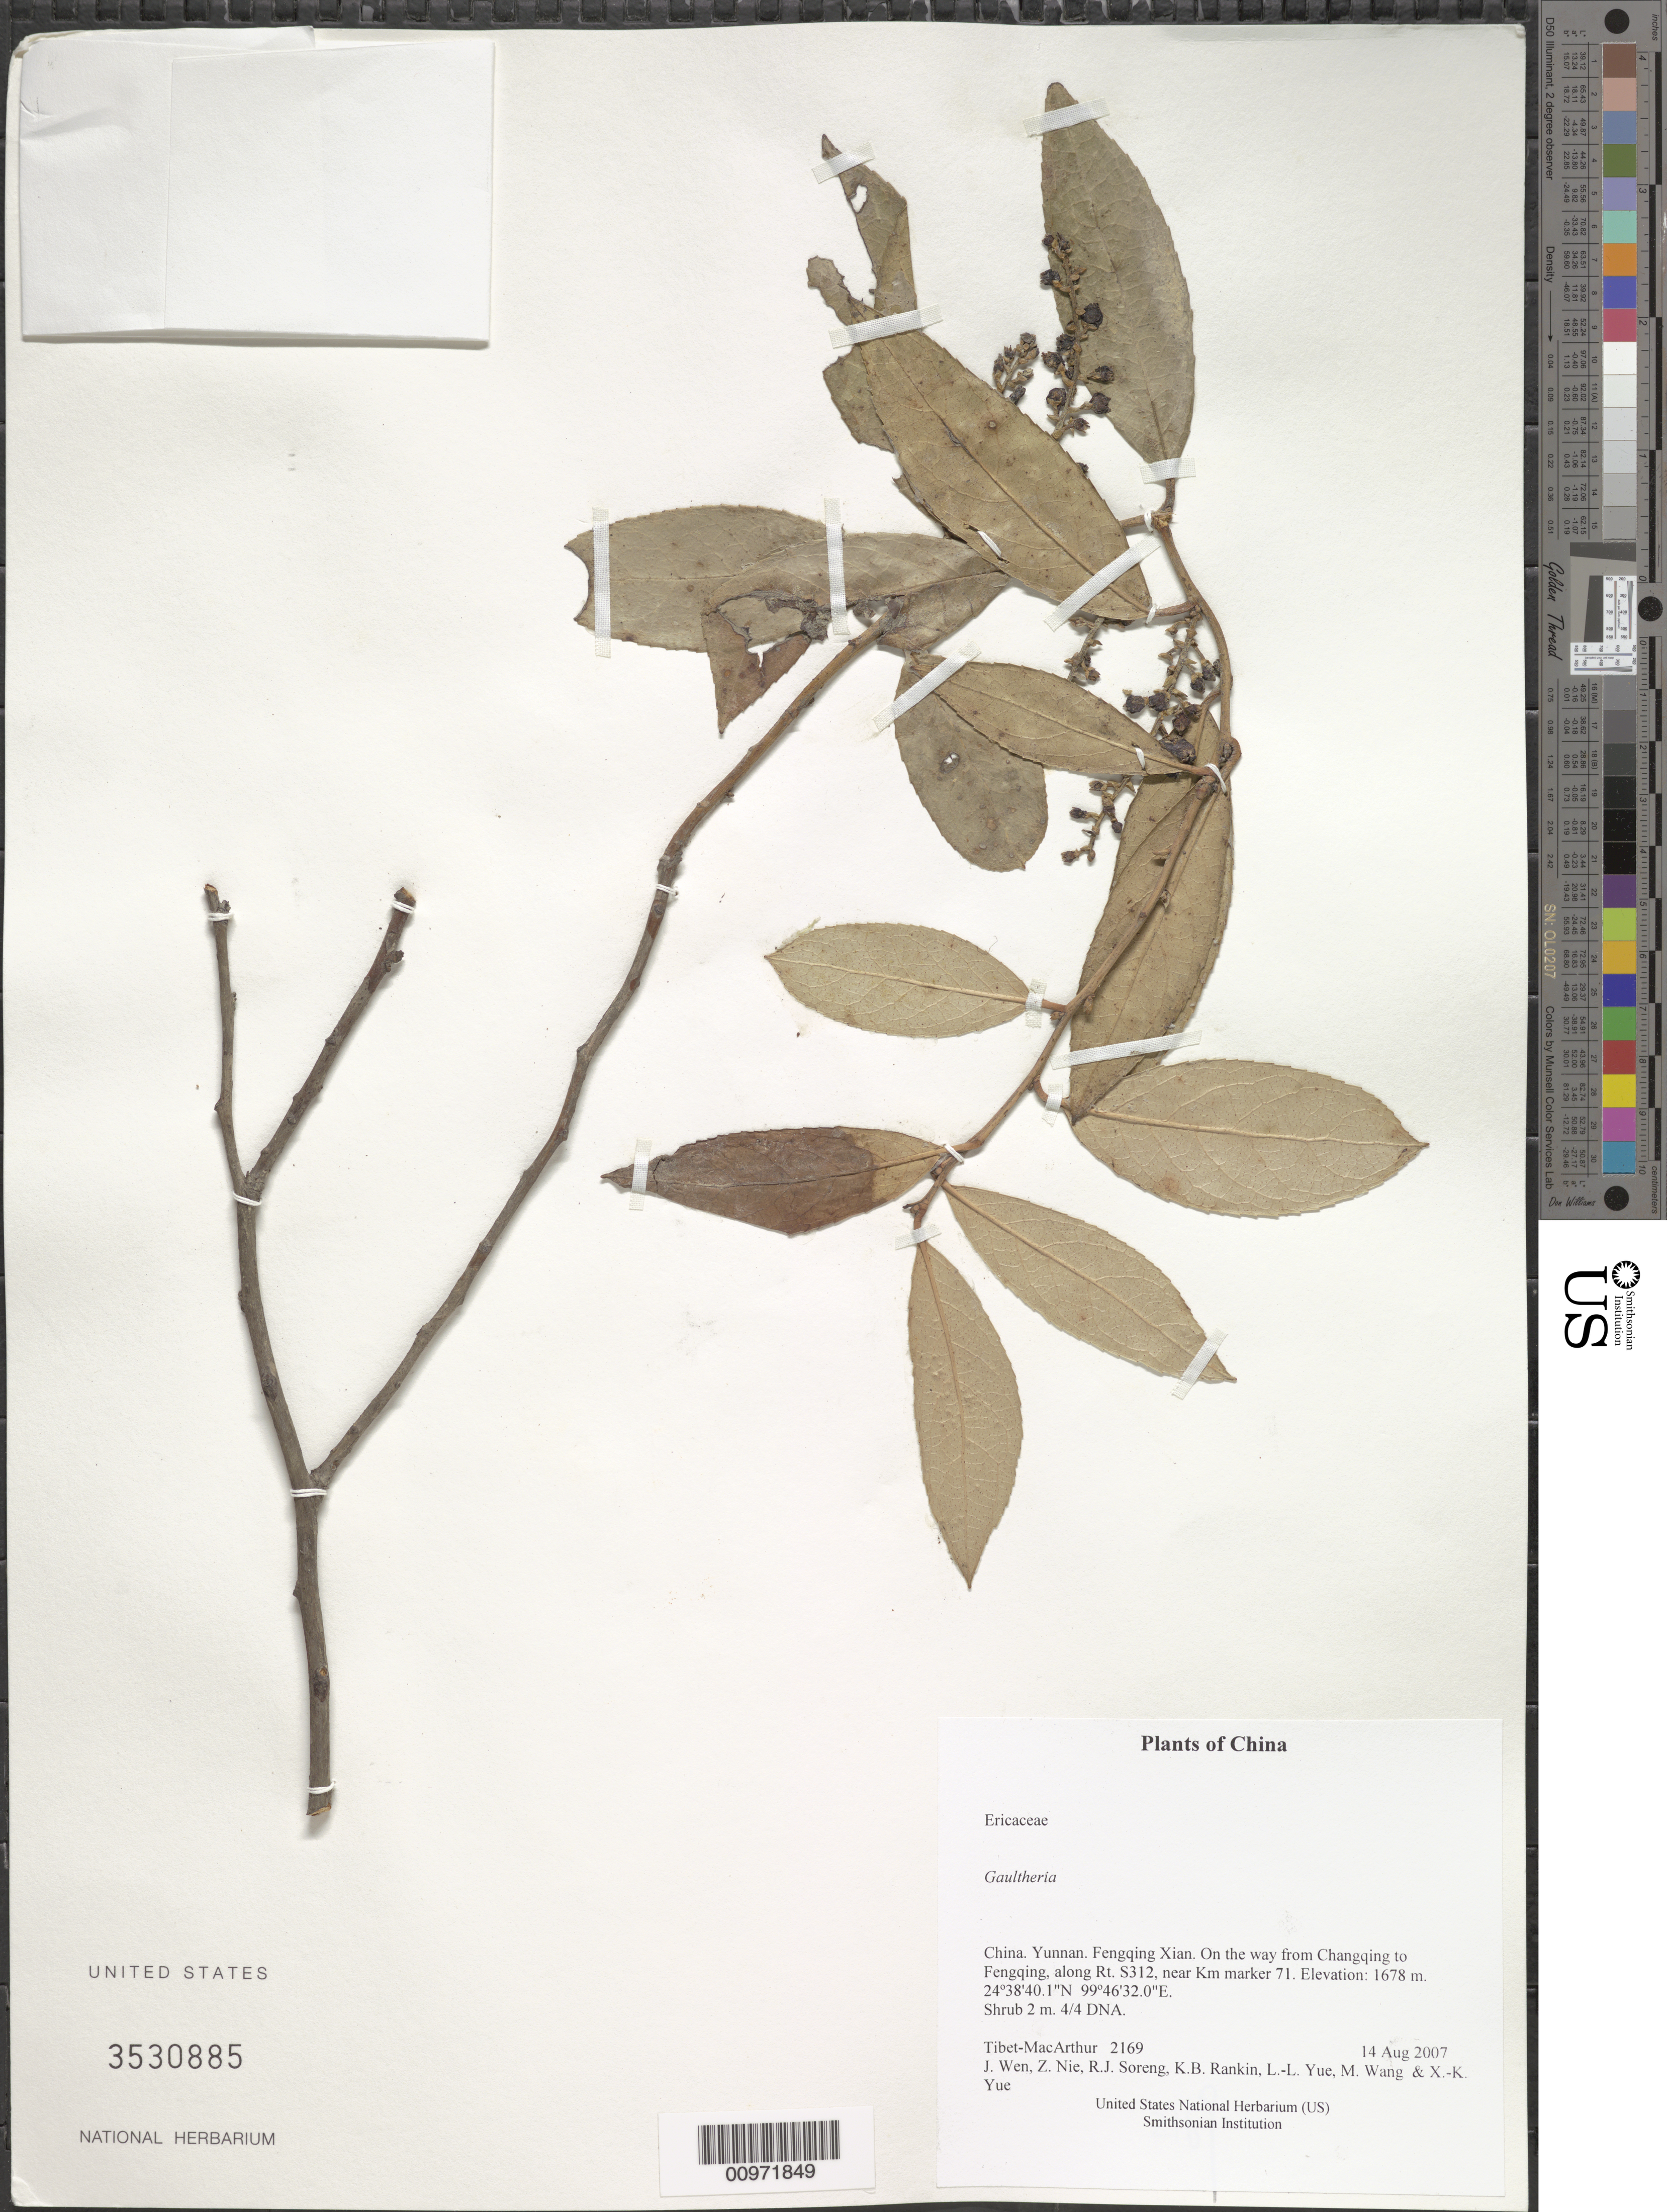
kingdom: Plantae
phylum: Tracheophyta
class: Magnoliopsida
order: Ericales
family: Ericaceae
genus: Gaultheria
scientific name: Gaultheria sp.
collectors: Tibet-MacArthur, J. Wen, Z. Nie, R. J. Soreng, K. Rankin, L. Yue, M. Wang & X. Yue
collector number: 2169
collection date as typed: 14 Aug 2007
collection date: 2007-08-14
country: China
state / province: Yunnan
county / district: Fengqing Xian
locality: On the way from Changqing to Fengqing, along Rt. S312, near Km marker 71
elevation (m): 1678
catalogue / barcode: US 3530885